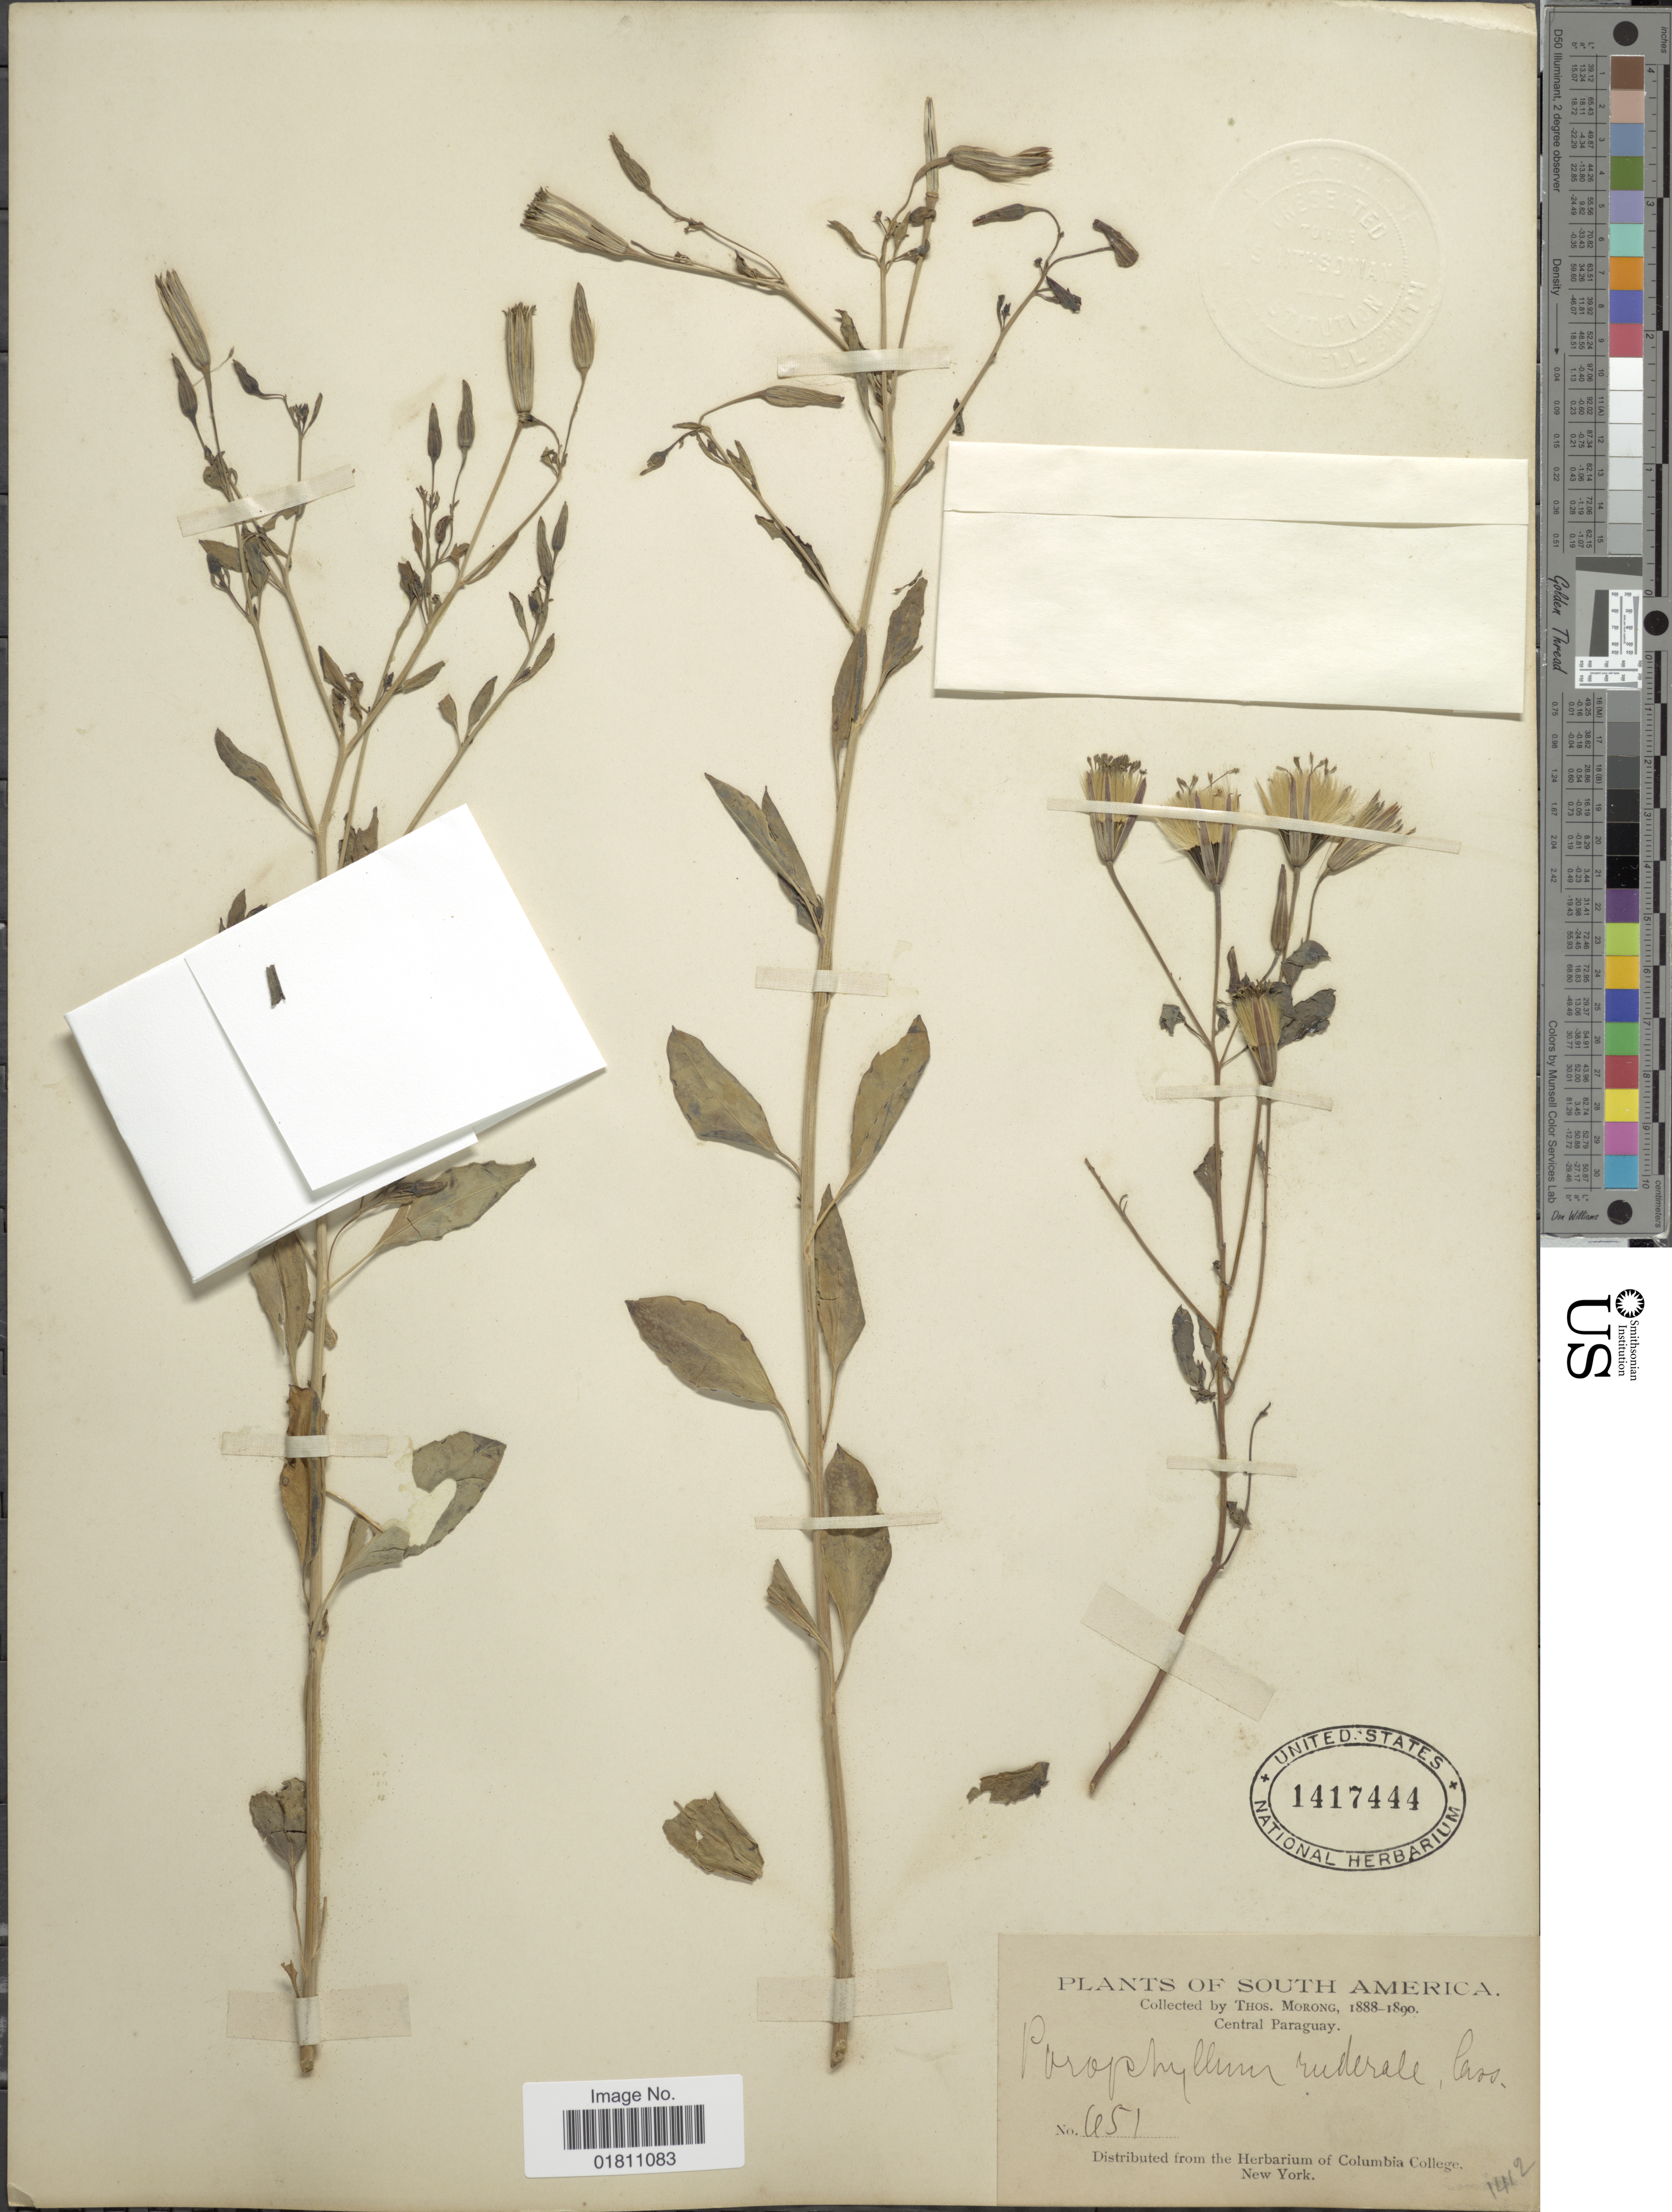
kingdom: Plantae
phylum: Tracheophyta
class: Magnoliopsida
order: Asterales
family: Asteraceae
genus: Porophyllum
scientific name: Porophyllum ruderale subsp. macrocephalum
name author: (DC.) R.R. Johnson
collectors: T. Morong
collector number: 651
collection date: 1888/1890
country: Paraguay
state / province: Central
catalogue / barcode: US 1417444